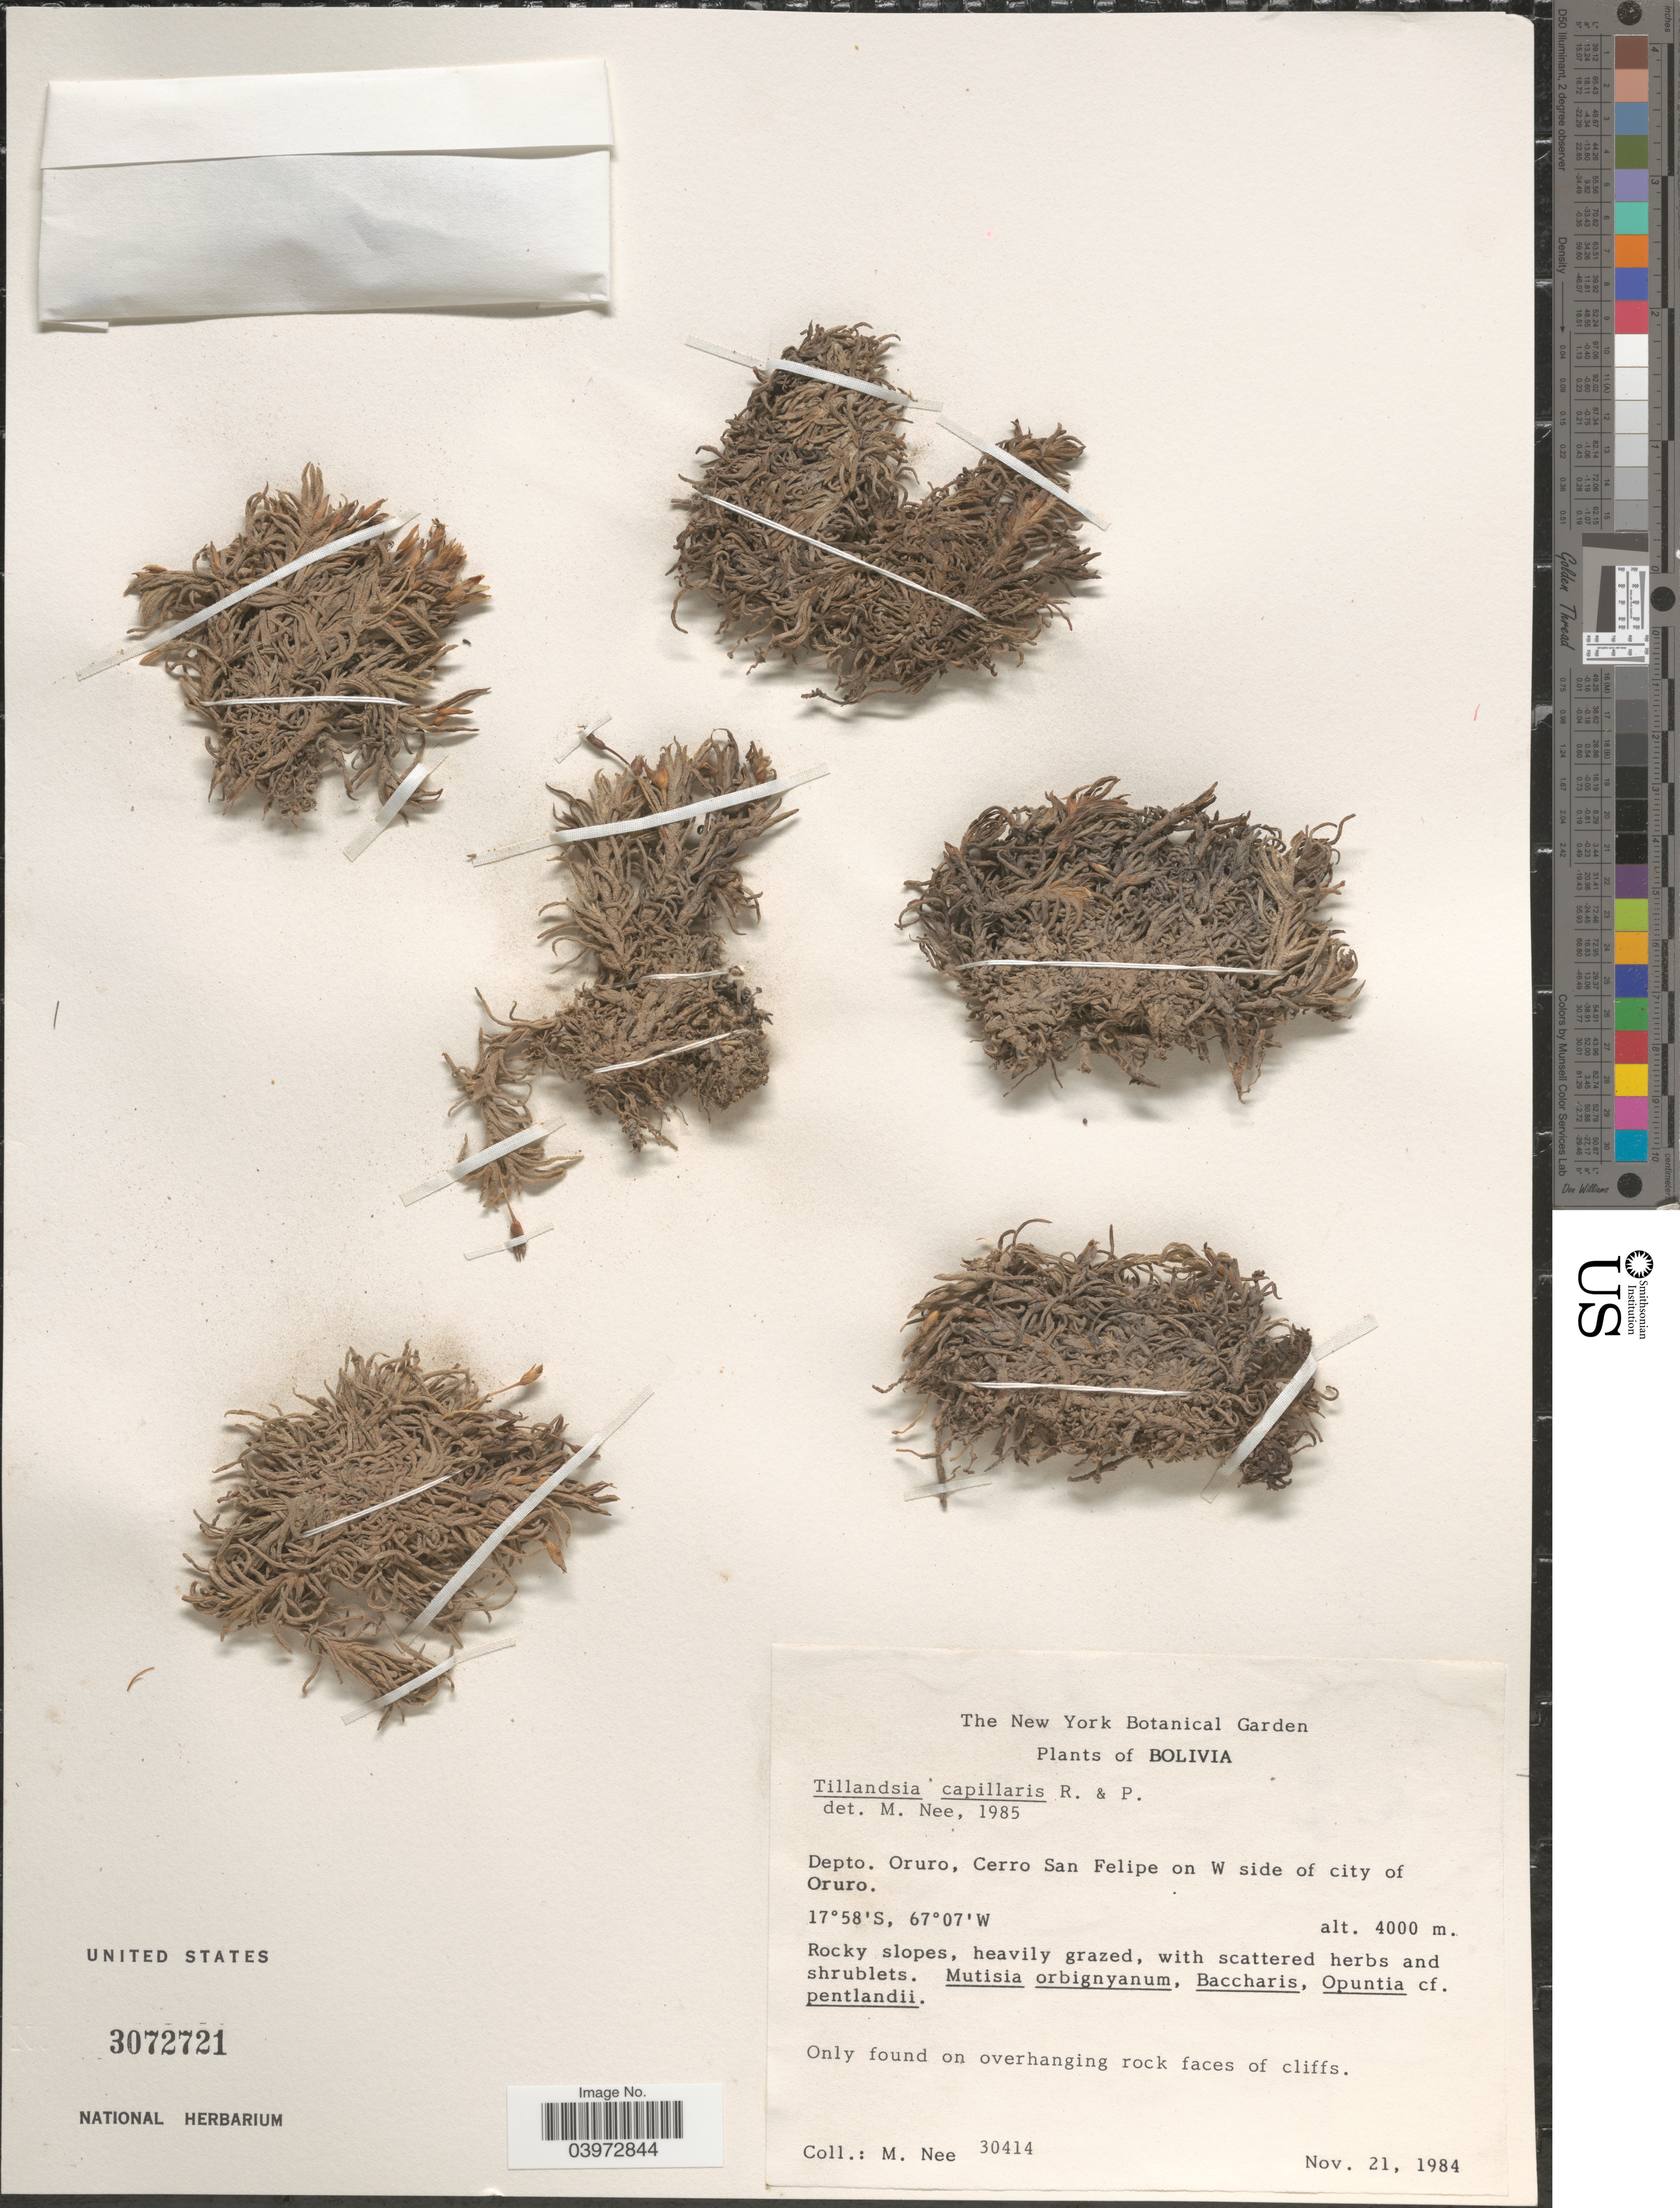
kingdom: Plantae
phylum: Tracheophyta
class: Liliopsida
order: Poales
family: Bromeliaceae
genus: Tillandsia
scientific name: Tillandsia capillaris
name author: Ruiz & Pav.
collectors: M. Nee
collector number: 30414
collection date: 1984-12-21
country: Bolivia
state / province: Oruro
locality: Depto. Oruro, Cerro San Felipe on W side of city of Oruro.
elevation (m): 4000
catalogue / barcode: US 3072721